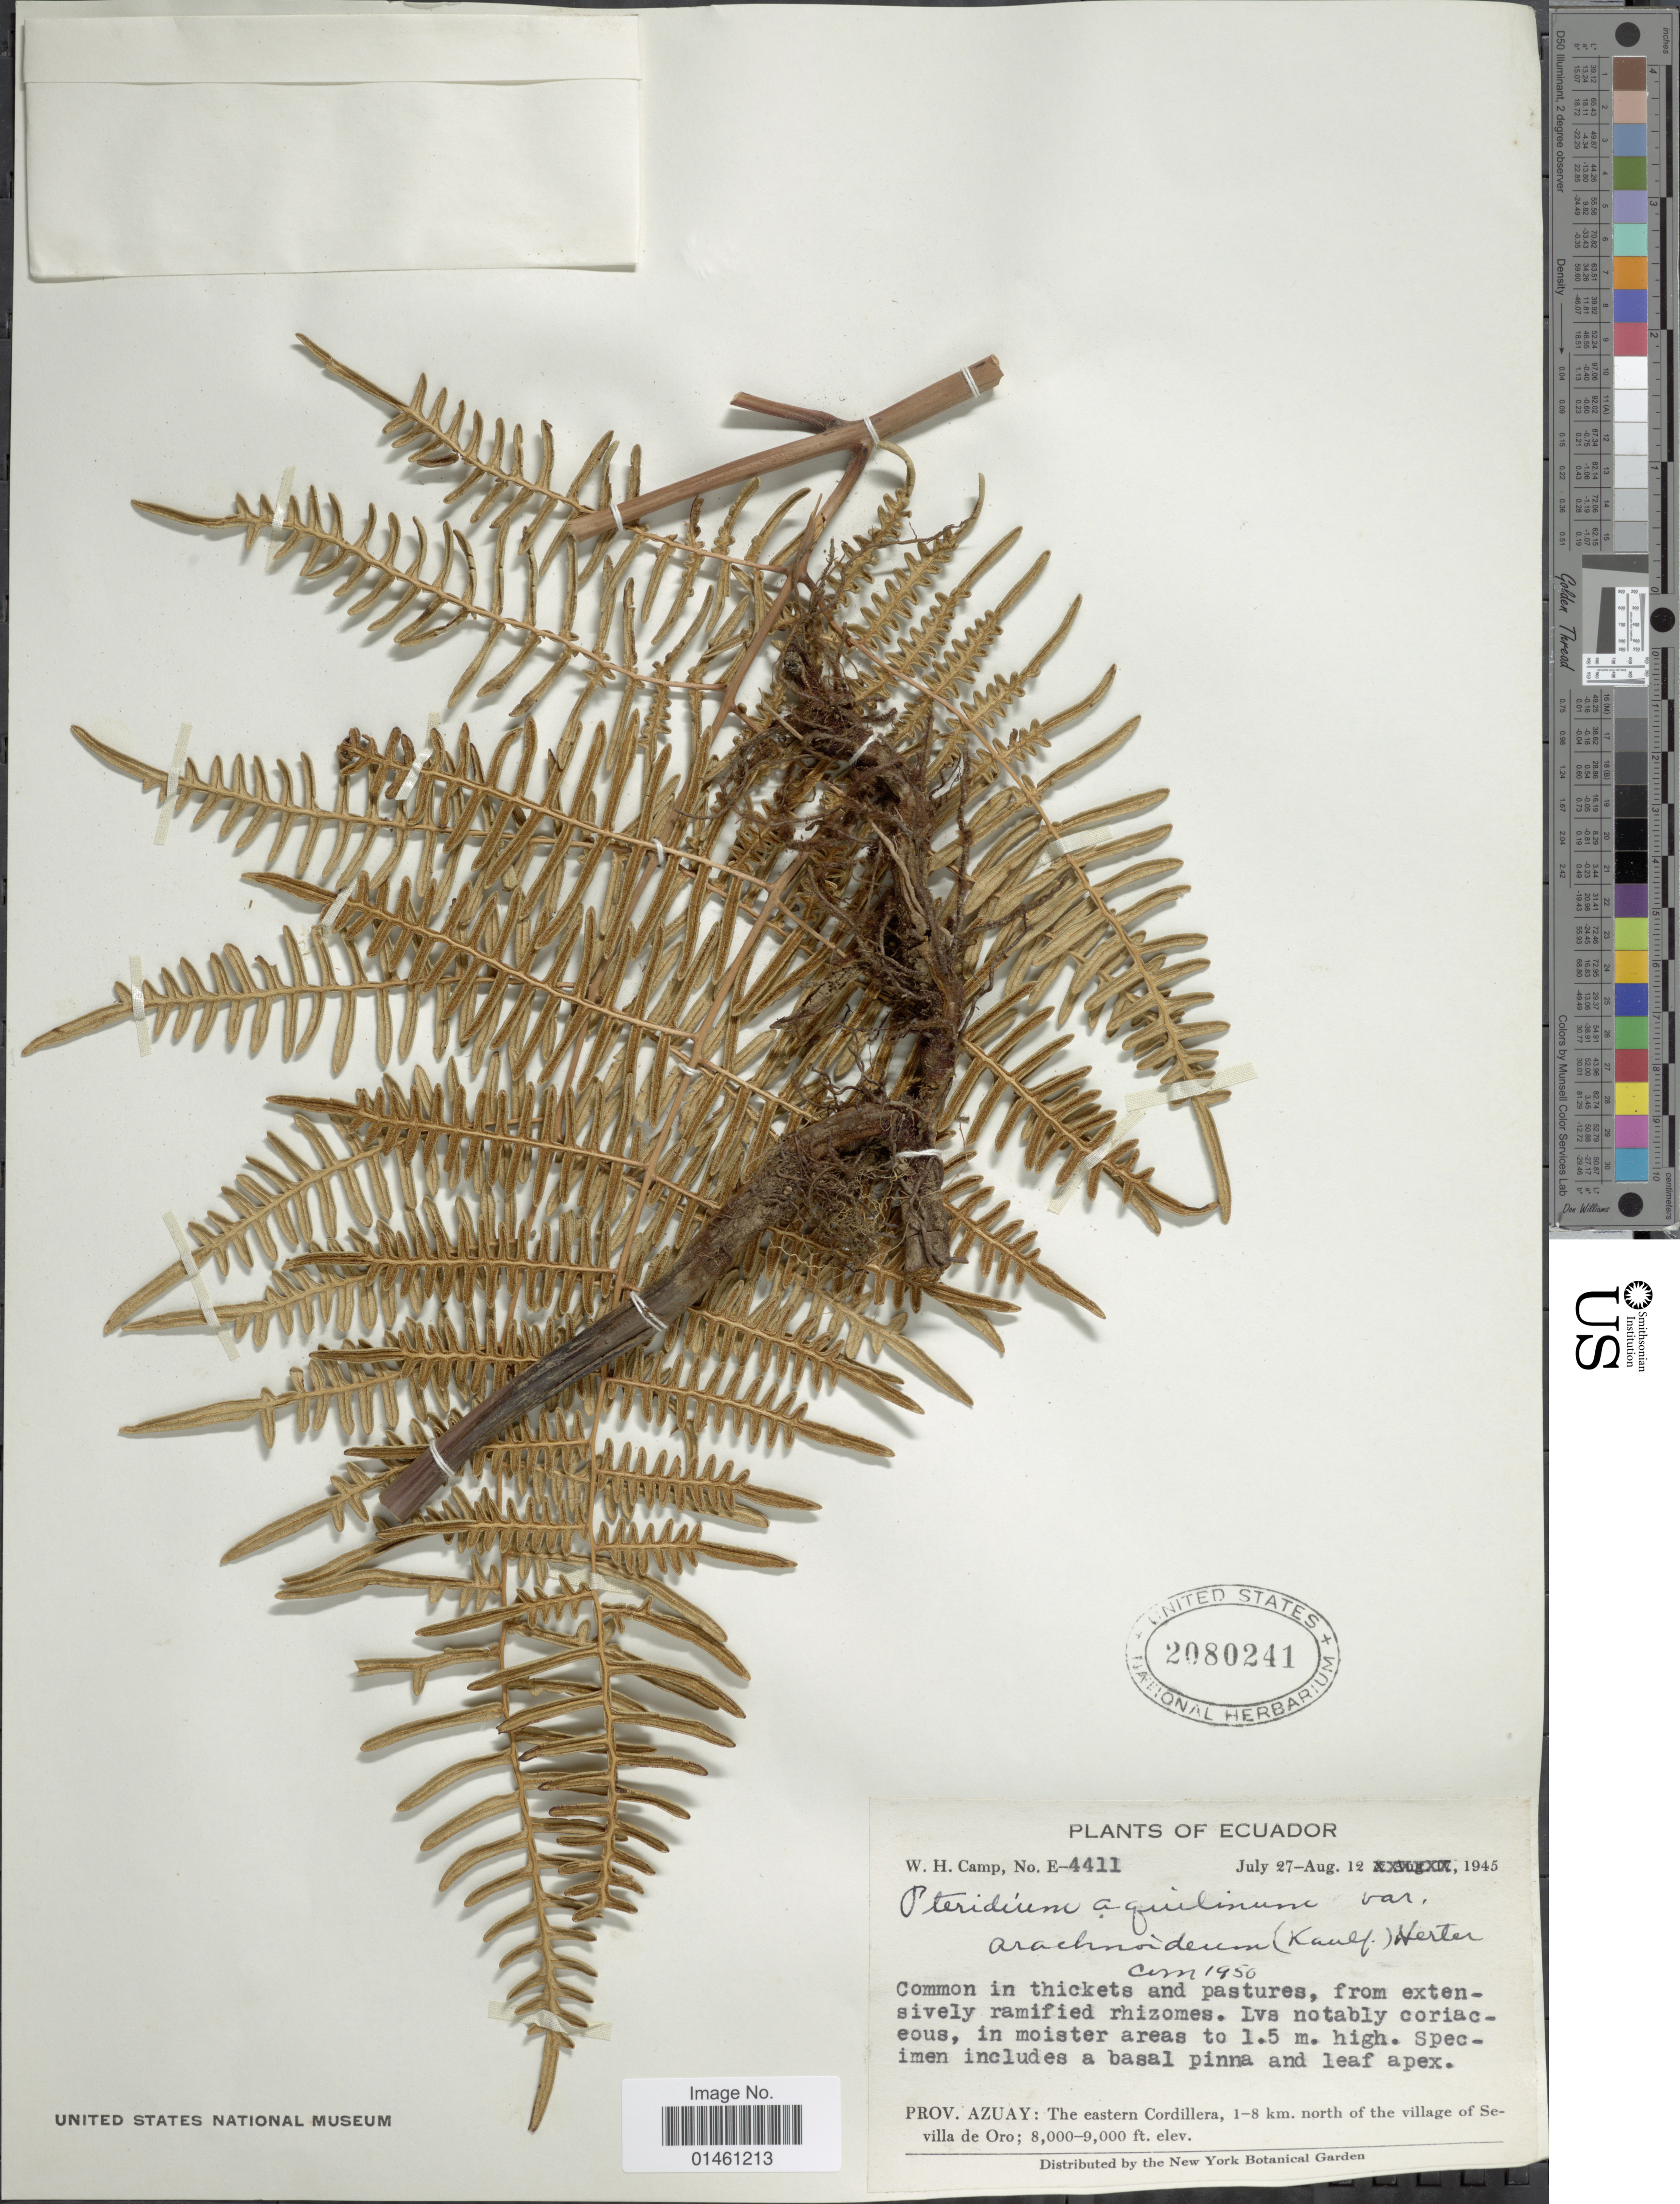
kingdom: Plantae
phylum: Tracheophyta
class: Polypodiopsida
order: Polypodiales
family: Dennstaedtiaceae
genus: Pteridium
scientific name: Pteridium aquilinum var. arachnoideum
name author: (Kaulf.) Herter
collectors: W. H. Camp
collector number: E-4411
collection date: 1945-07-27/1945-08-12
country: Ecuador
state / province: Azuay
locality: Prov. Azuay: the eastern Cordillera, 1-8 km. north of the village of Sevilla de Oro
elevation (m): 2438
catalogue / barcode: US 2080241